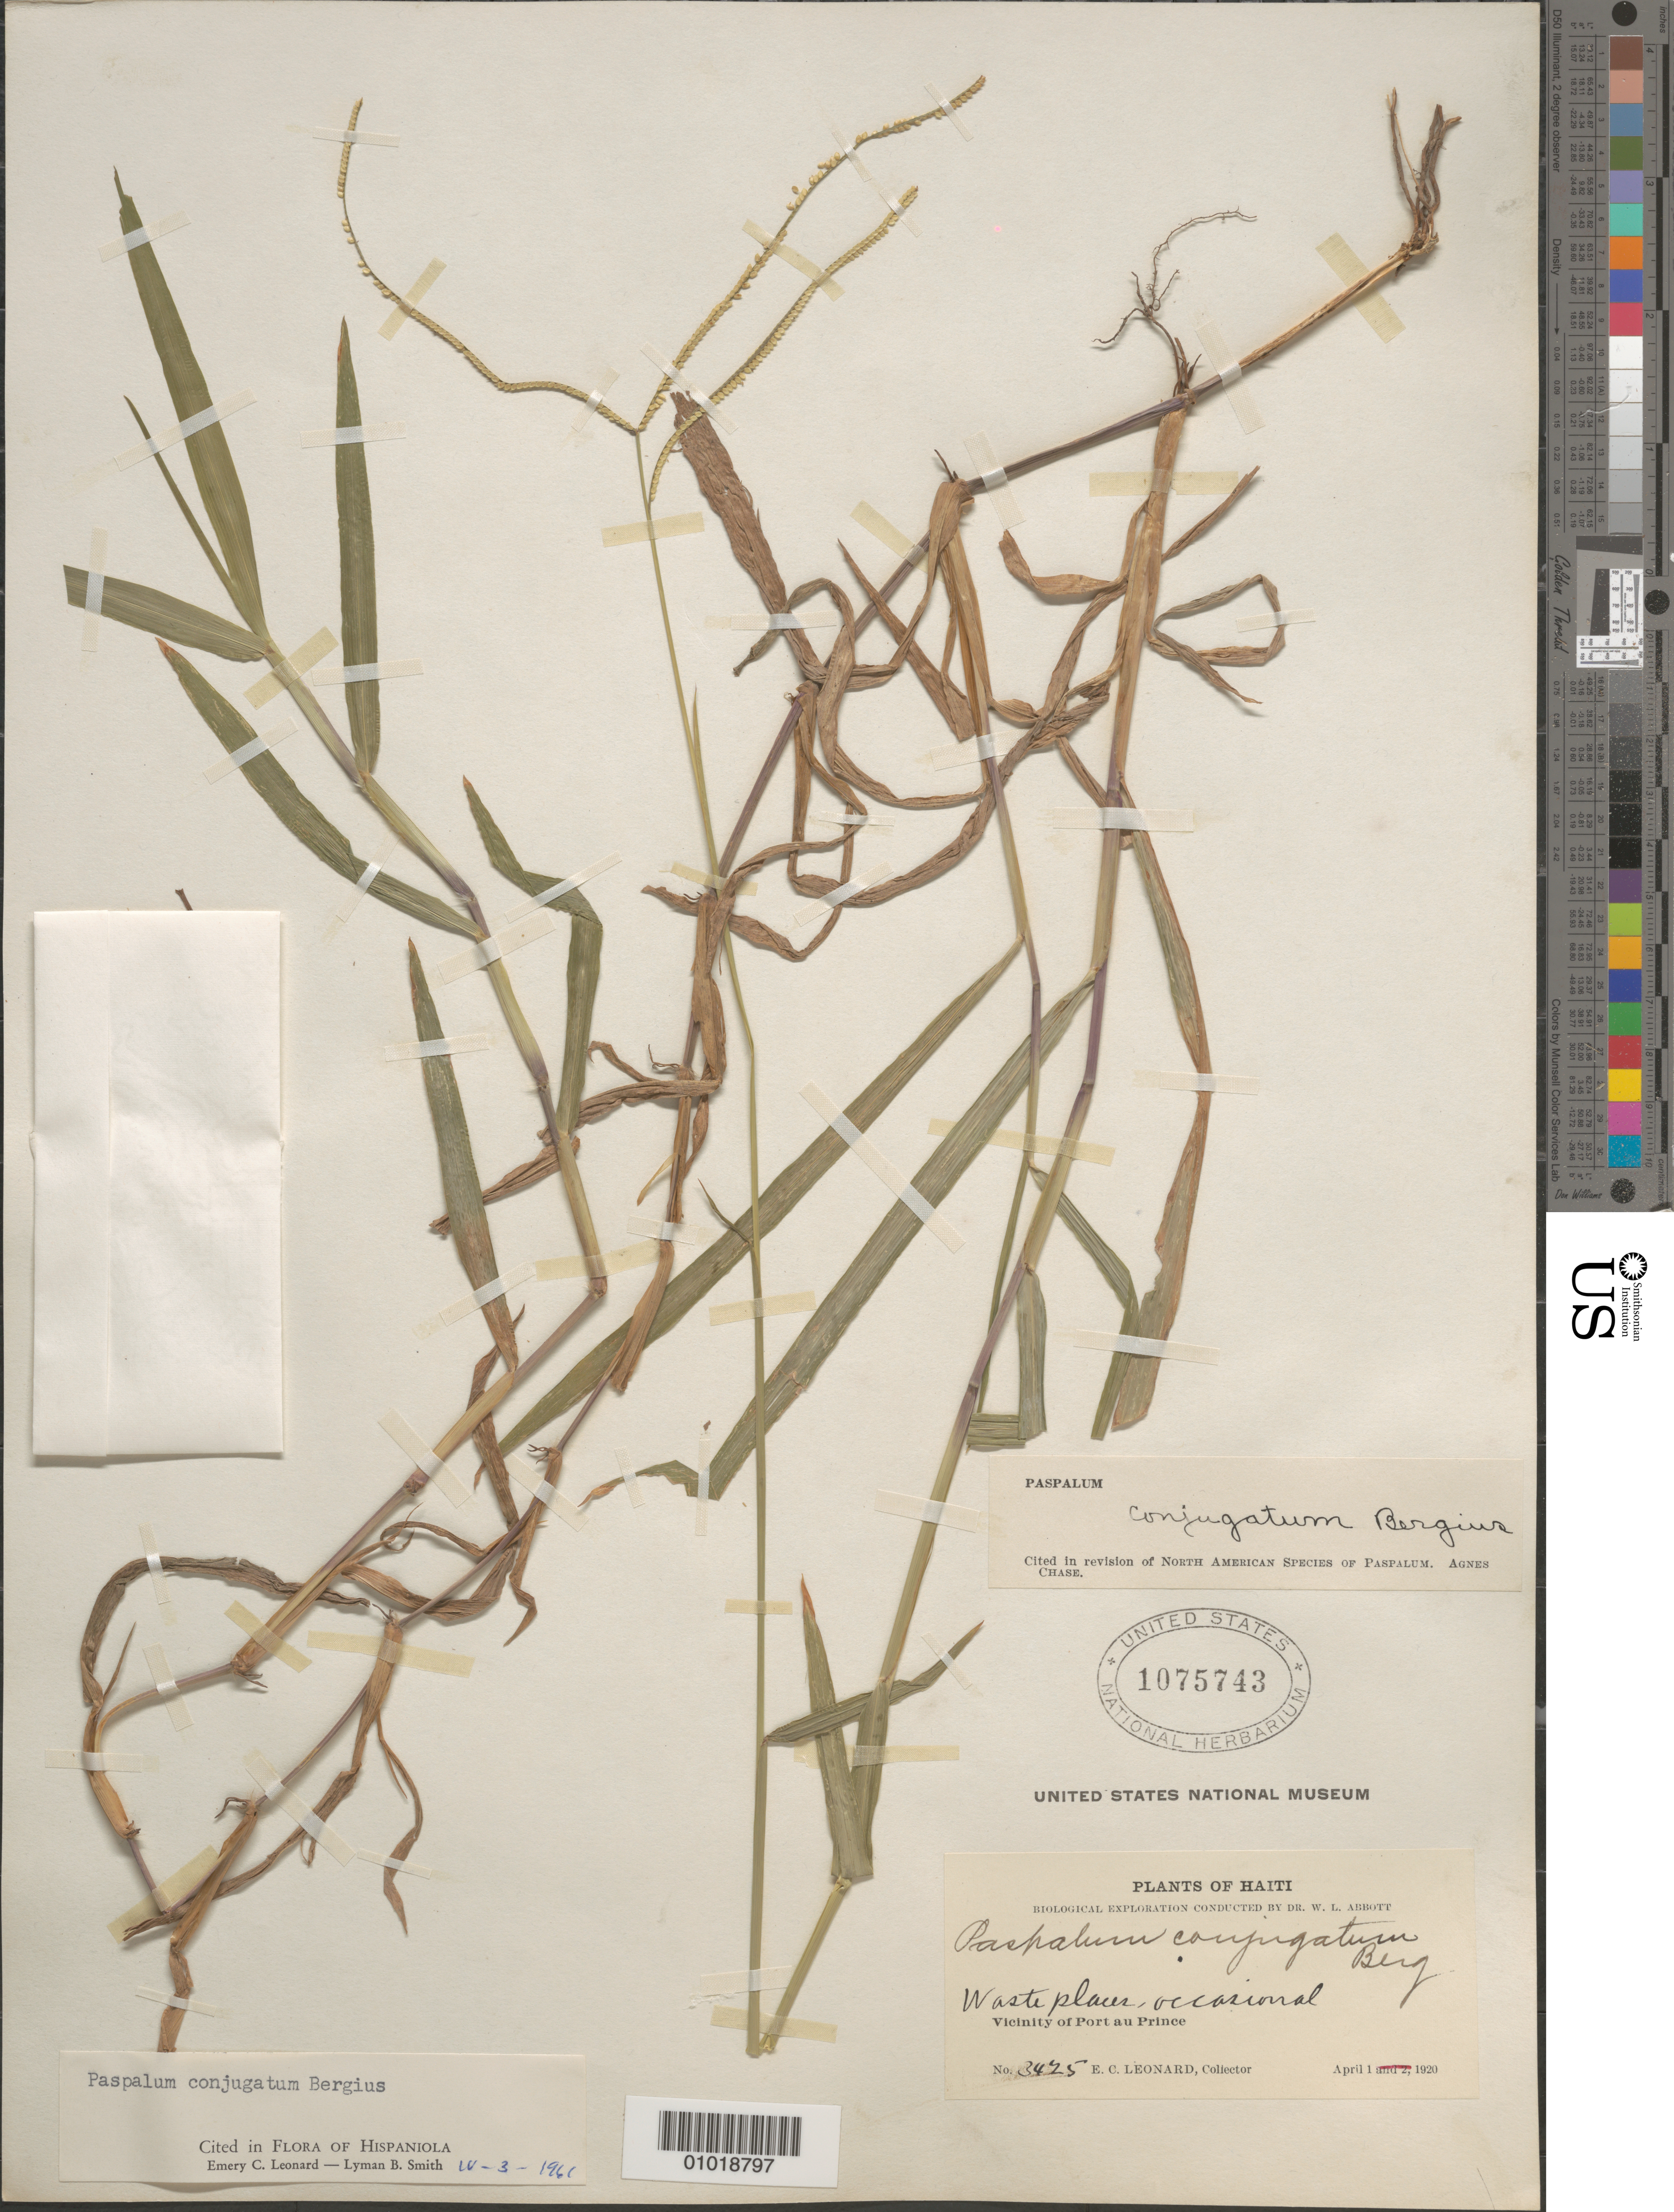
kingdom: Plantae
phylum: Tracheophyta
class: Liliopsida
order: Poales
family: Poaceae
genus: Paspalum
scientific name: Paspalum conjugatum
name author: P.J. Bergius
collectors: E. C. Leonard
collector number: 3425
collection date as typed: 01 Apr 1920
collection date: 1920-04-01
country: Haiti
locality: Vic. of Port-au-Prince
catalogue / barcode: US 1075743